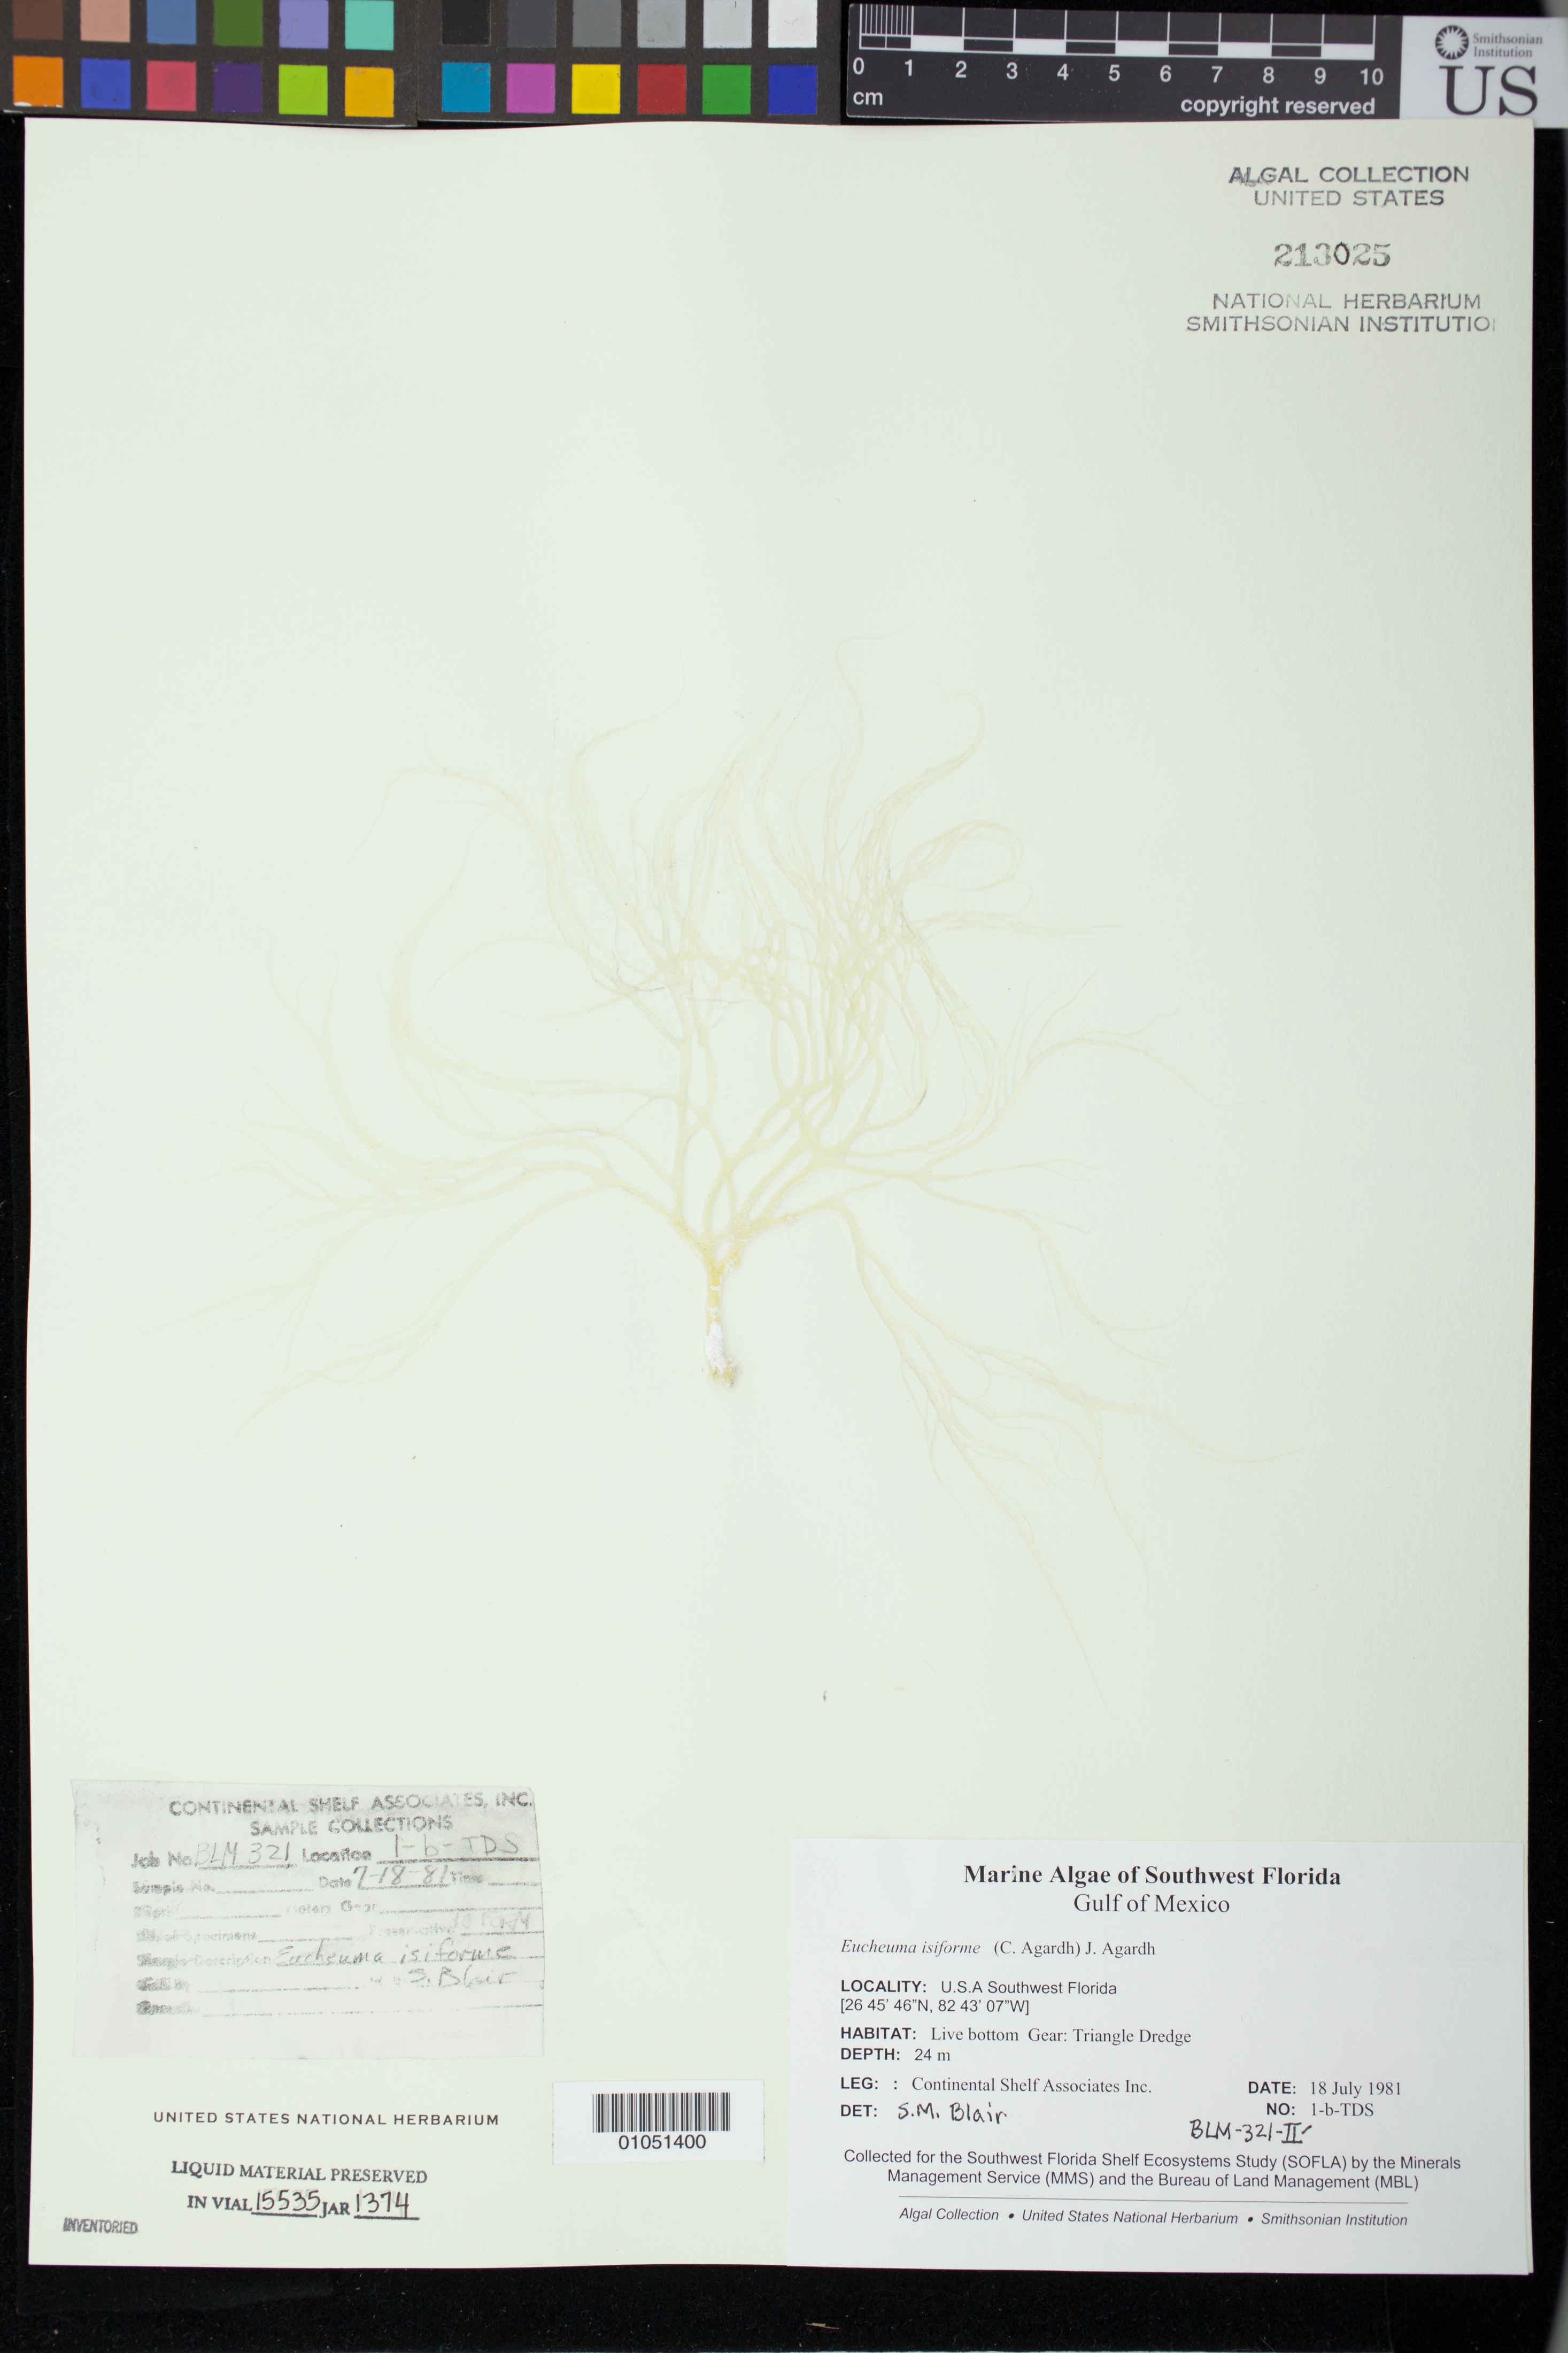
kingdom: Plantae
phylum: Rhodophyta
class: Florideophyceae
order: Gigartinales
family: Solieriaceae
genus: Eucheumatopsis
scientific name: Eucheumatopsis isiformis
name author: (C. Agardh) M.L. Núñez-Resendiz et al.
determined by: Algae name updating Project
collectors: Continental Shelf Associates for the MMS/BLM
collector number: BLM-321-II-1-B-TDS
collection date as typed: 18 Jul 1981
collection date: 1981-07-18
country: United States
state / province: Florida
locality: Gulf of Mexico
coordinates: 26 45'46"N, 82 43'07"W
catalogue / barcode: US 213025